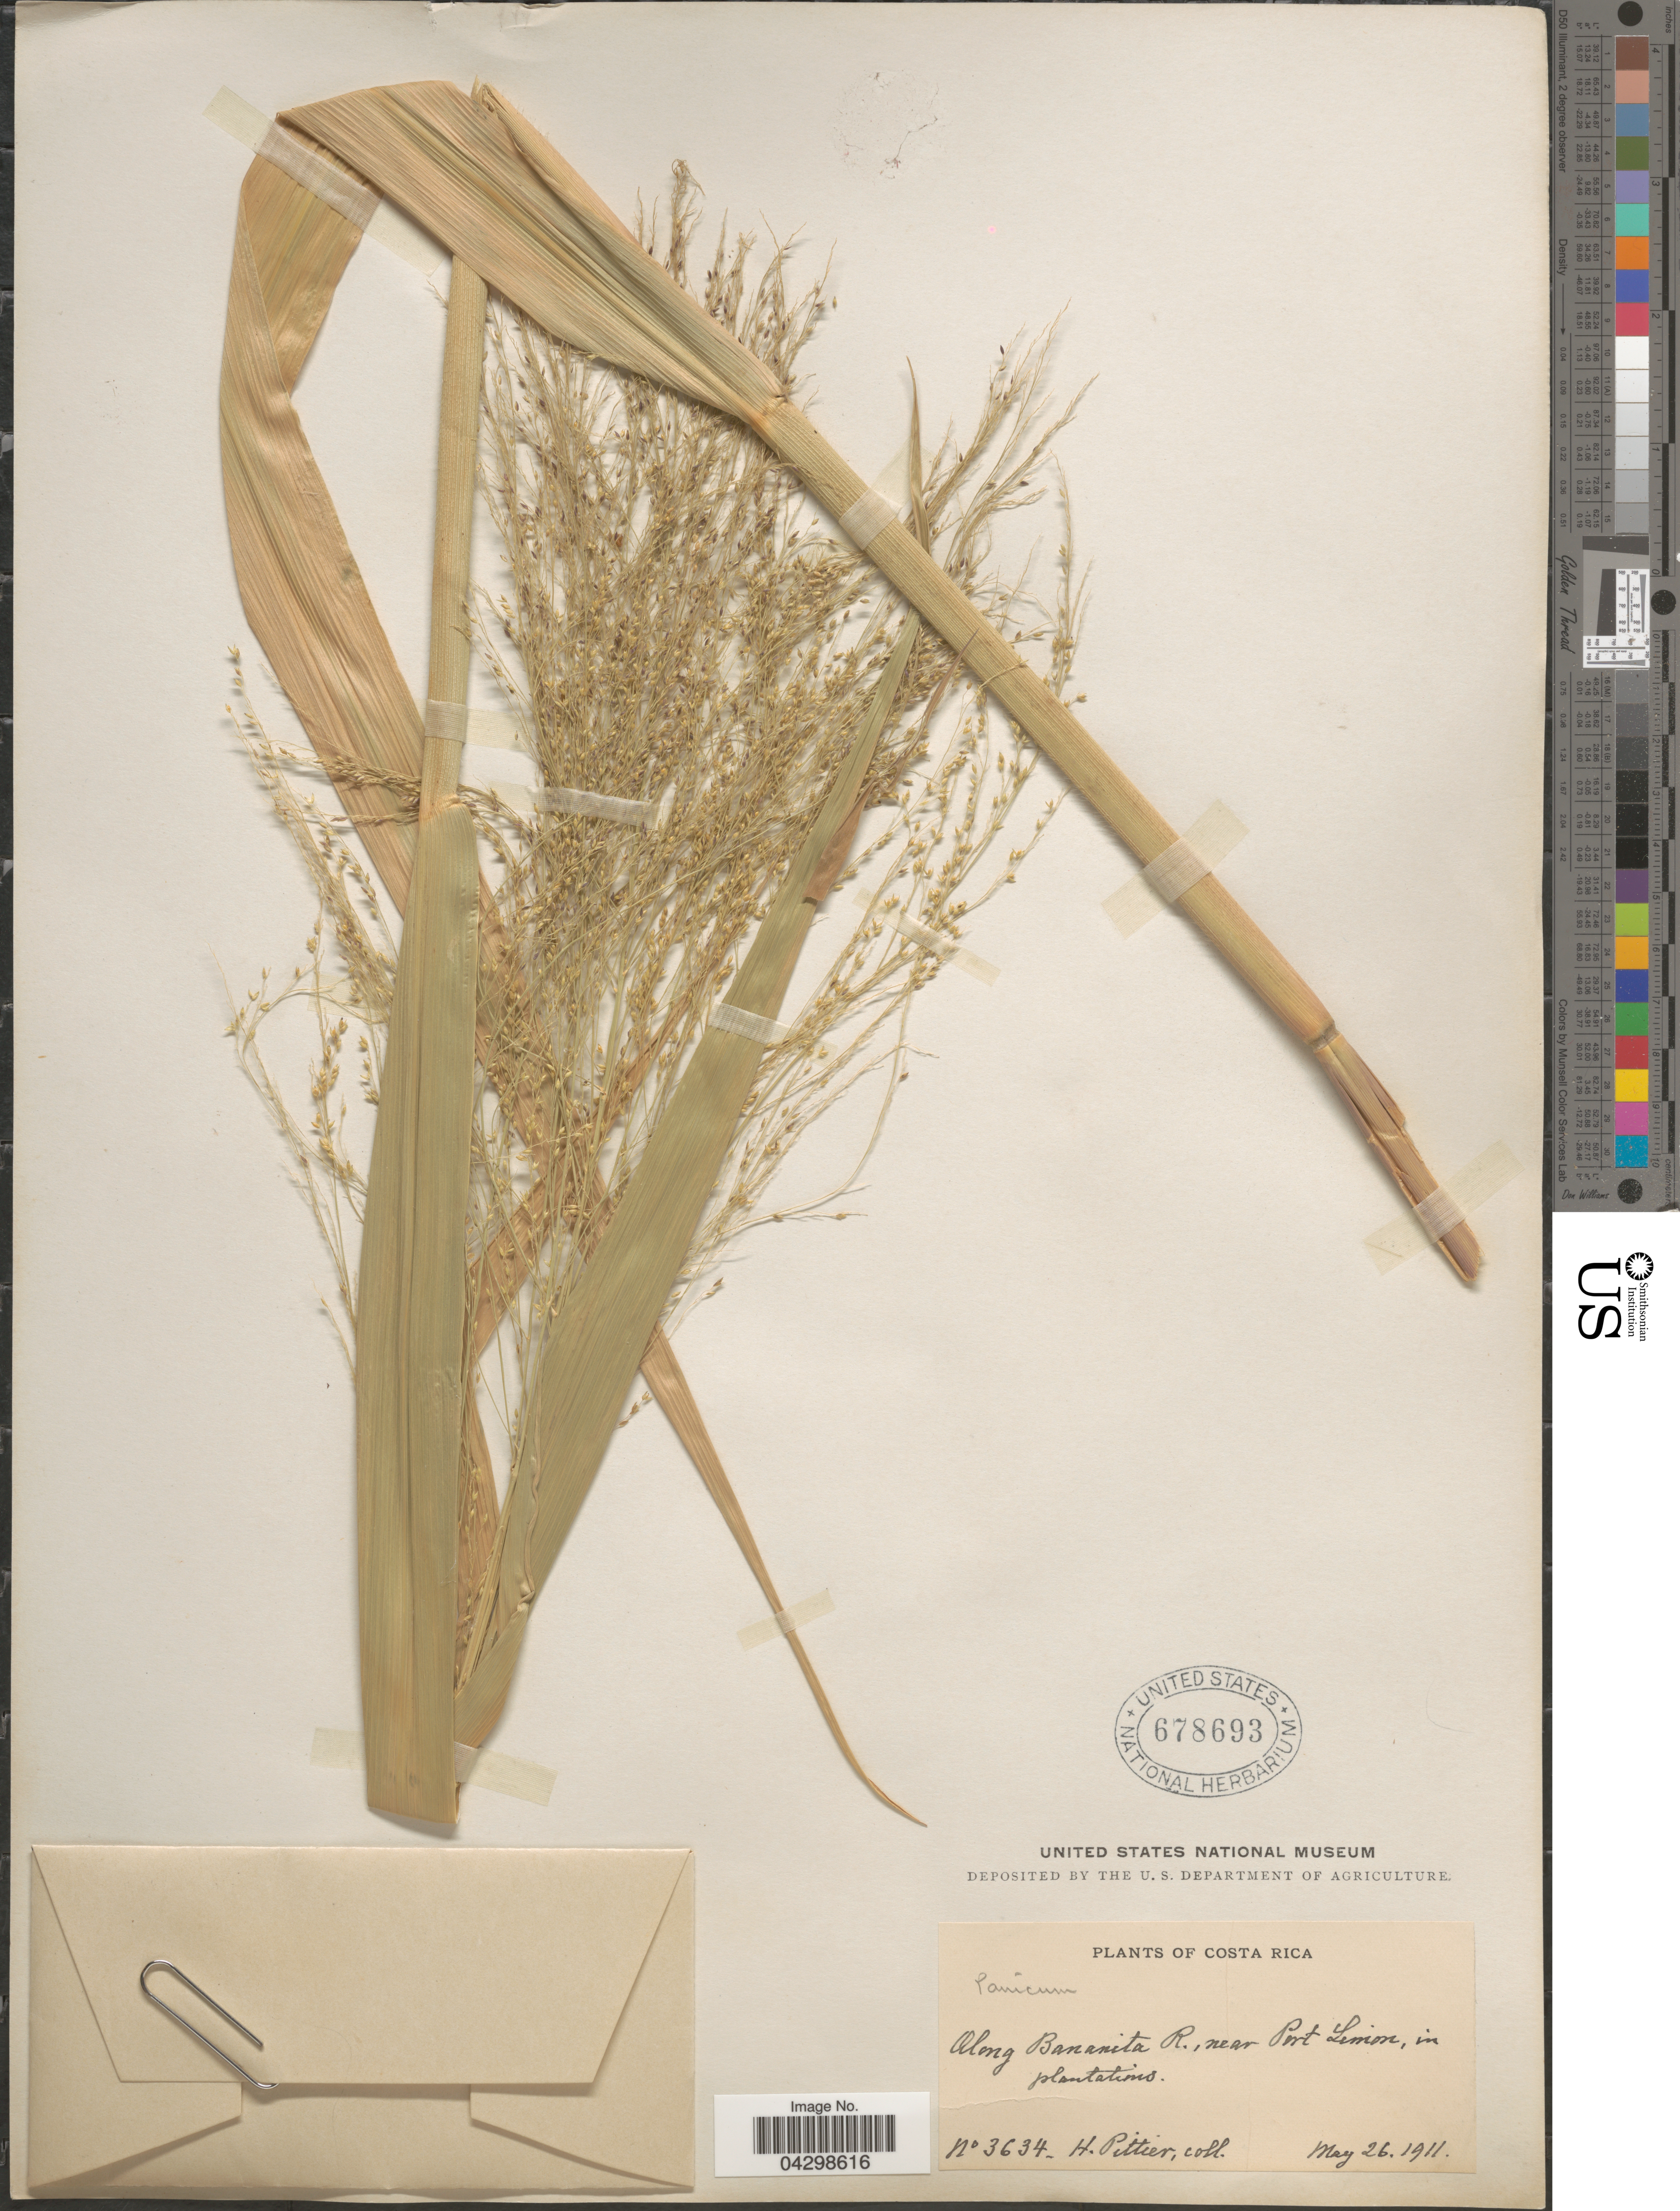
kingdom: Plantae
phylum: Tracheophyta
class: Liliopsida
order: Poales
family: Poaceae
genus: Panicum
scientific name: Panicum hirsutum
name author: Sw.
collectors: H. F. Pittier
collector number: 3634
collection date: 1911-05-26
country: Costa Rica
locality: Along Bananita R., near Port Limon.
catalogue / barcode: US 678693